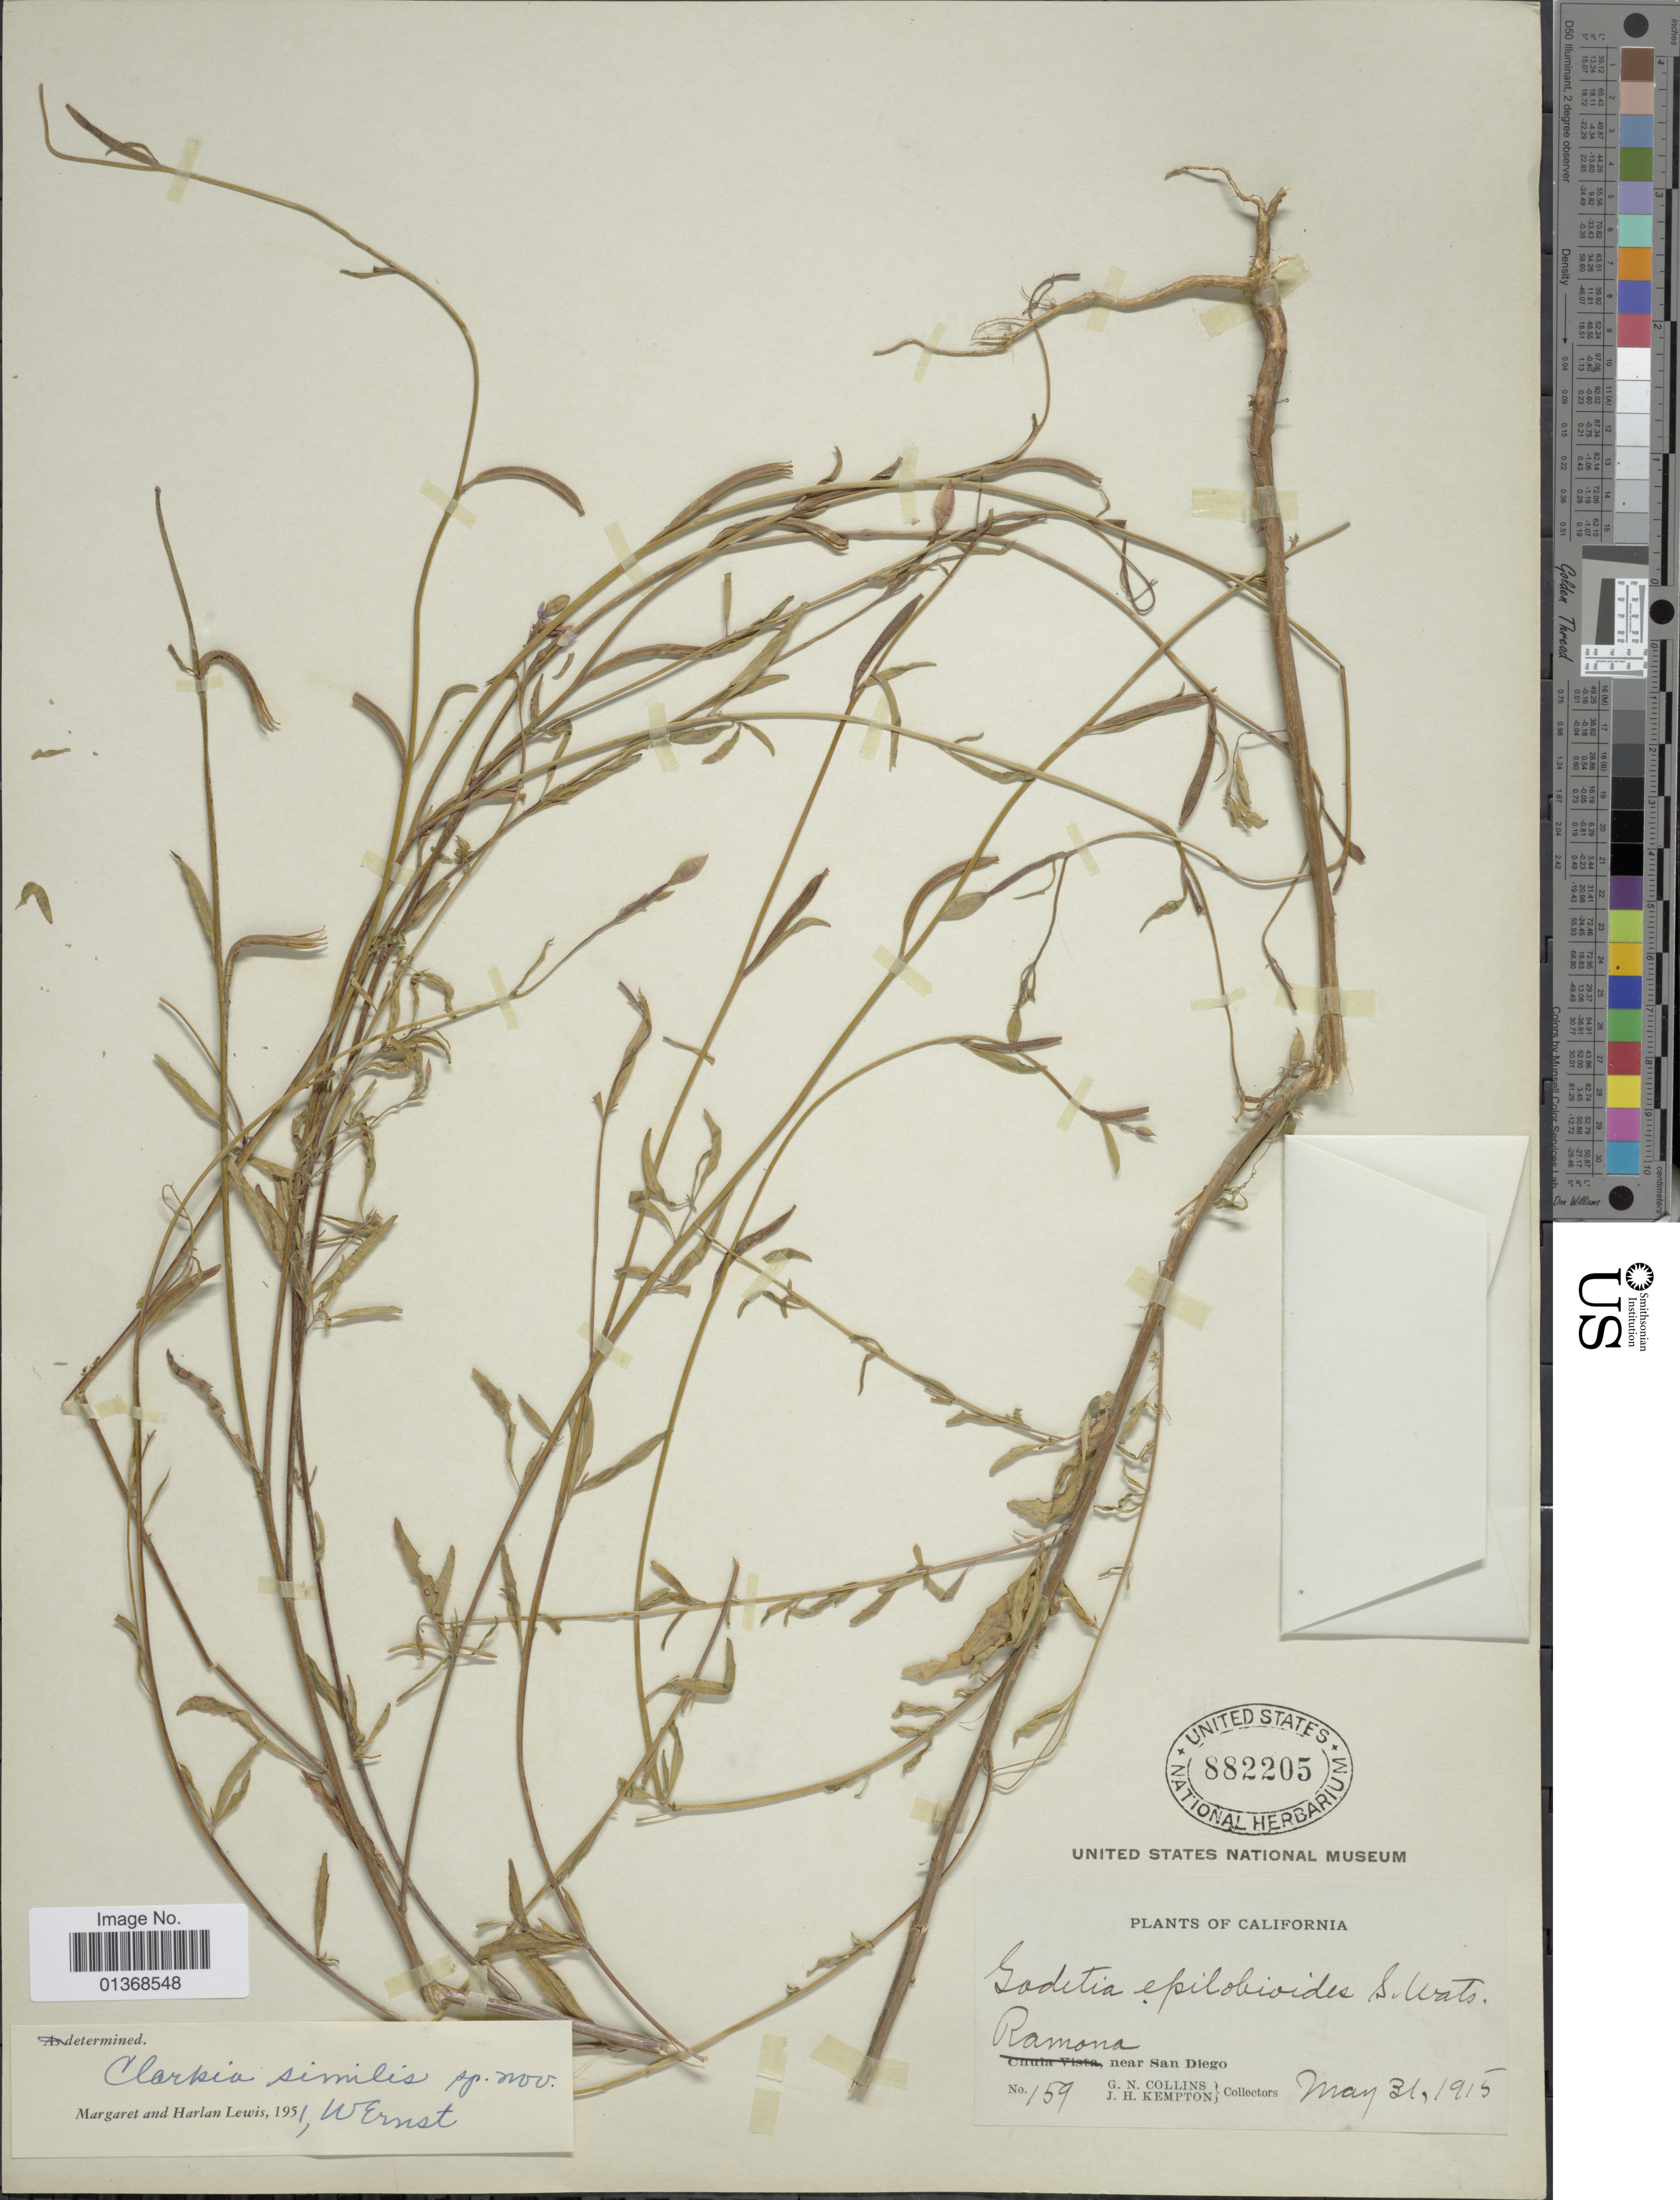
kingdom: Plantae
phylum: Tracheophyta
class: Magnoliopsida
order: Myrtales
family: Onagraceae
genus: Clarkia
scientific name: Clarkia similis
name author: F. H. Lewis & W.R. Ernst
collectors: G. Collins & J. H. Kempton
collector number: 159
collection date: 1915-05-31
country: United States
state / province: California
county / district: San Diego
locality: Ramona, near San Diego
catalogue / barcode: US 882205